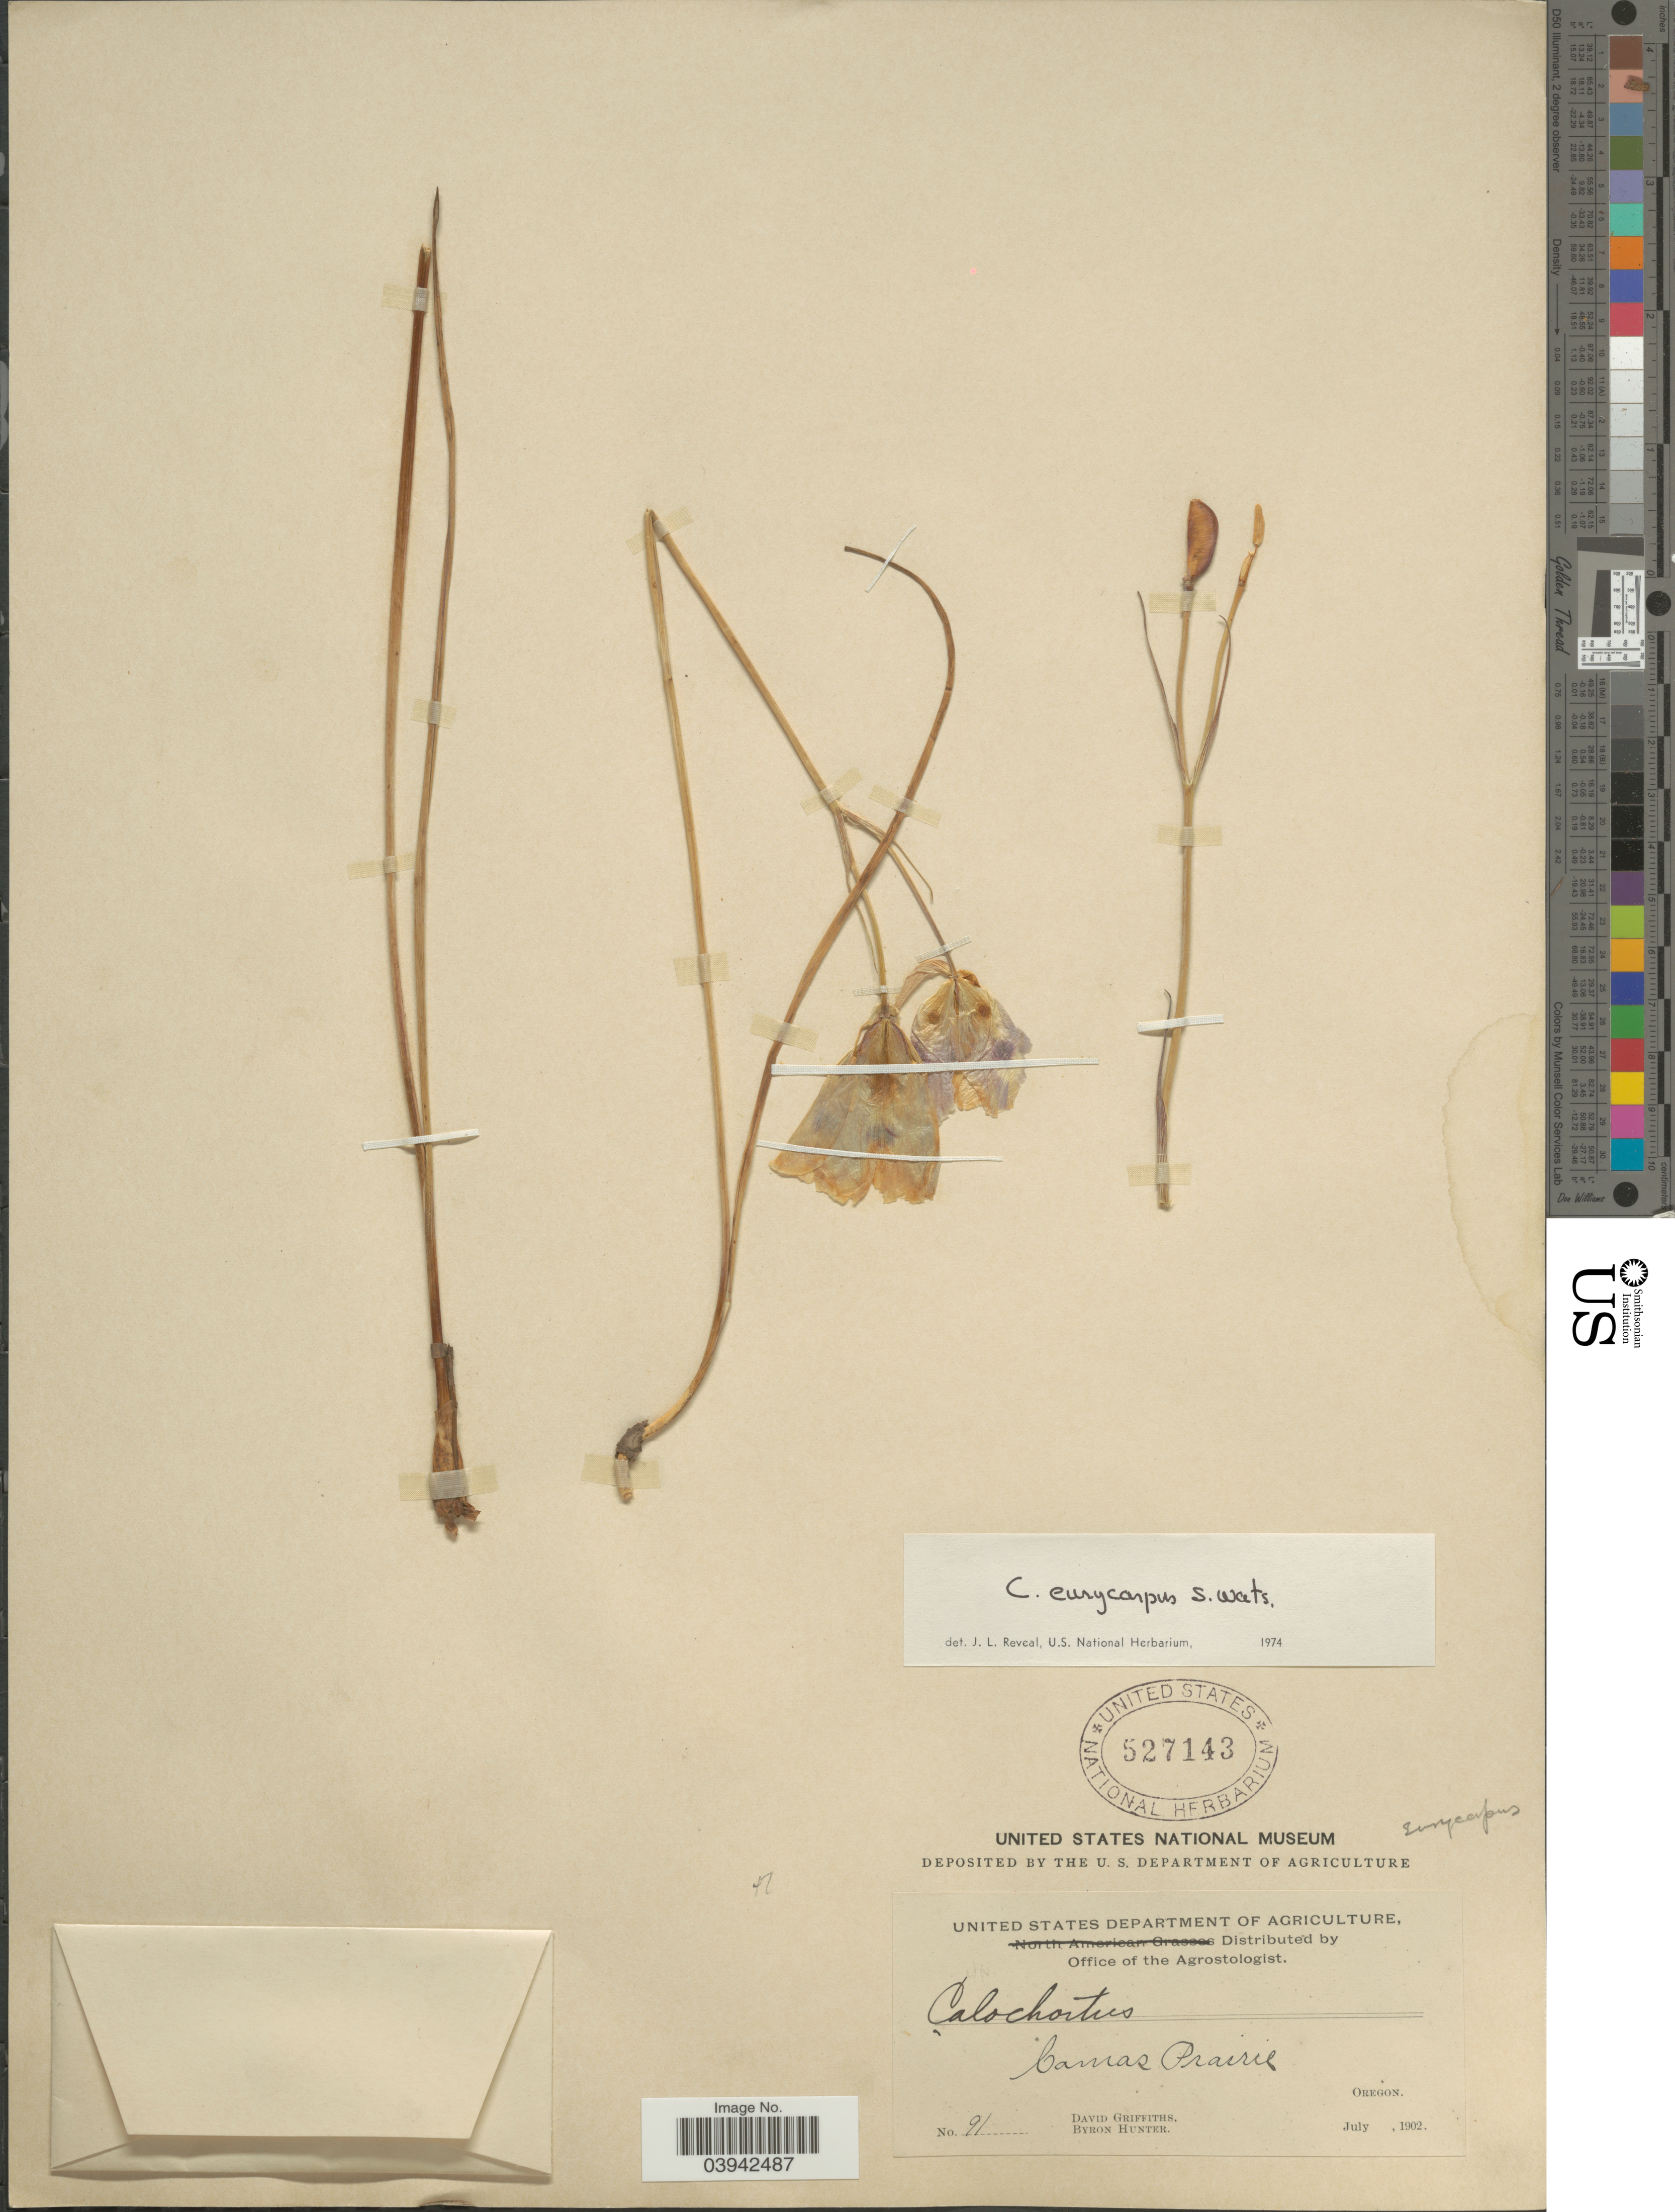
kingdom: Plantae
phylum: Tracheophyta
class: Liliopsida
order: Liliales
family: Liliaceae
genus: Calochortus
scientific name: Calochortus eurycarpus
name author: S. Watson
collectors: D. Griffiths & B. Hunter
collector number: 91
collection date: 1902-07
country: United States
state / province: Oregon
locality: Camas Prairie.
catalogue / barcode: US 527143